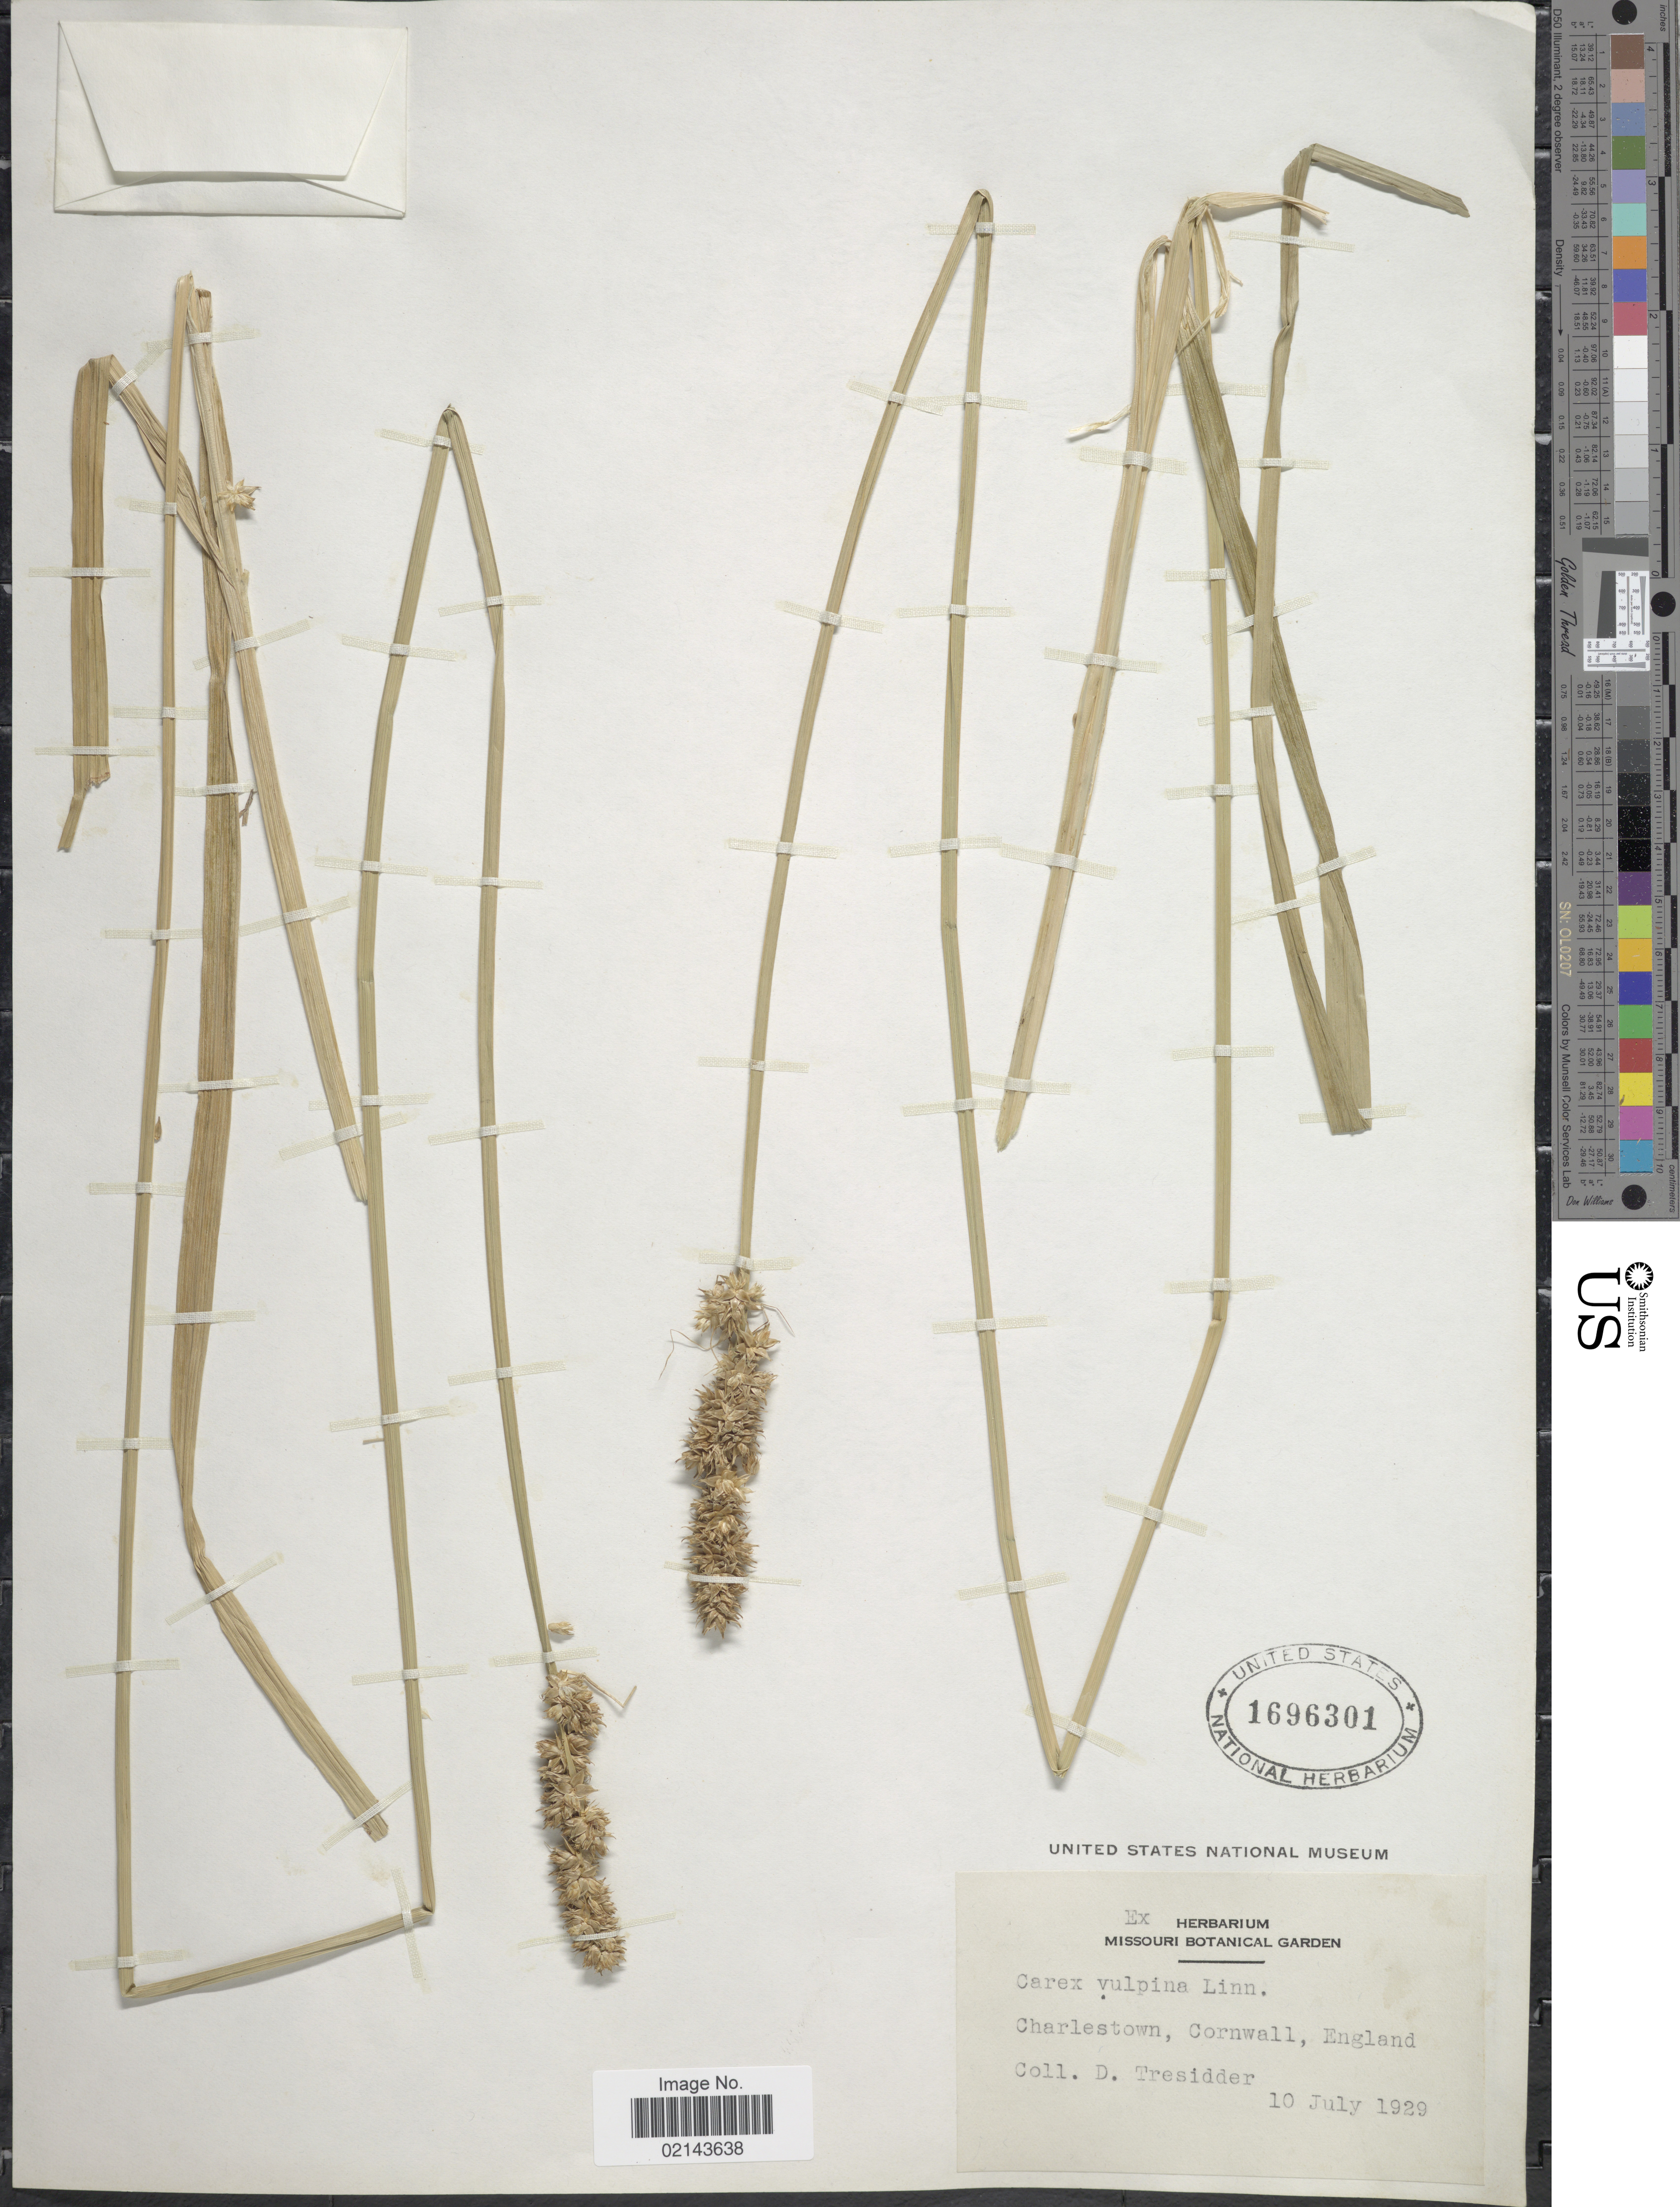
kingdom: Plantae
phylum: Tracheophyta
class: Liliopsida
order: Poales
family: Cyperaceae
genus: Carex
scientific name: Carex vulpina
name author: L.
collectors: D. Tresidder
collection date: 1929-07-10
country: United Kingdom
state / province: England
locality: Charlestown, Cornwall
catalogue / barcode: US 1696301